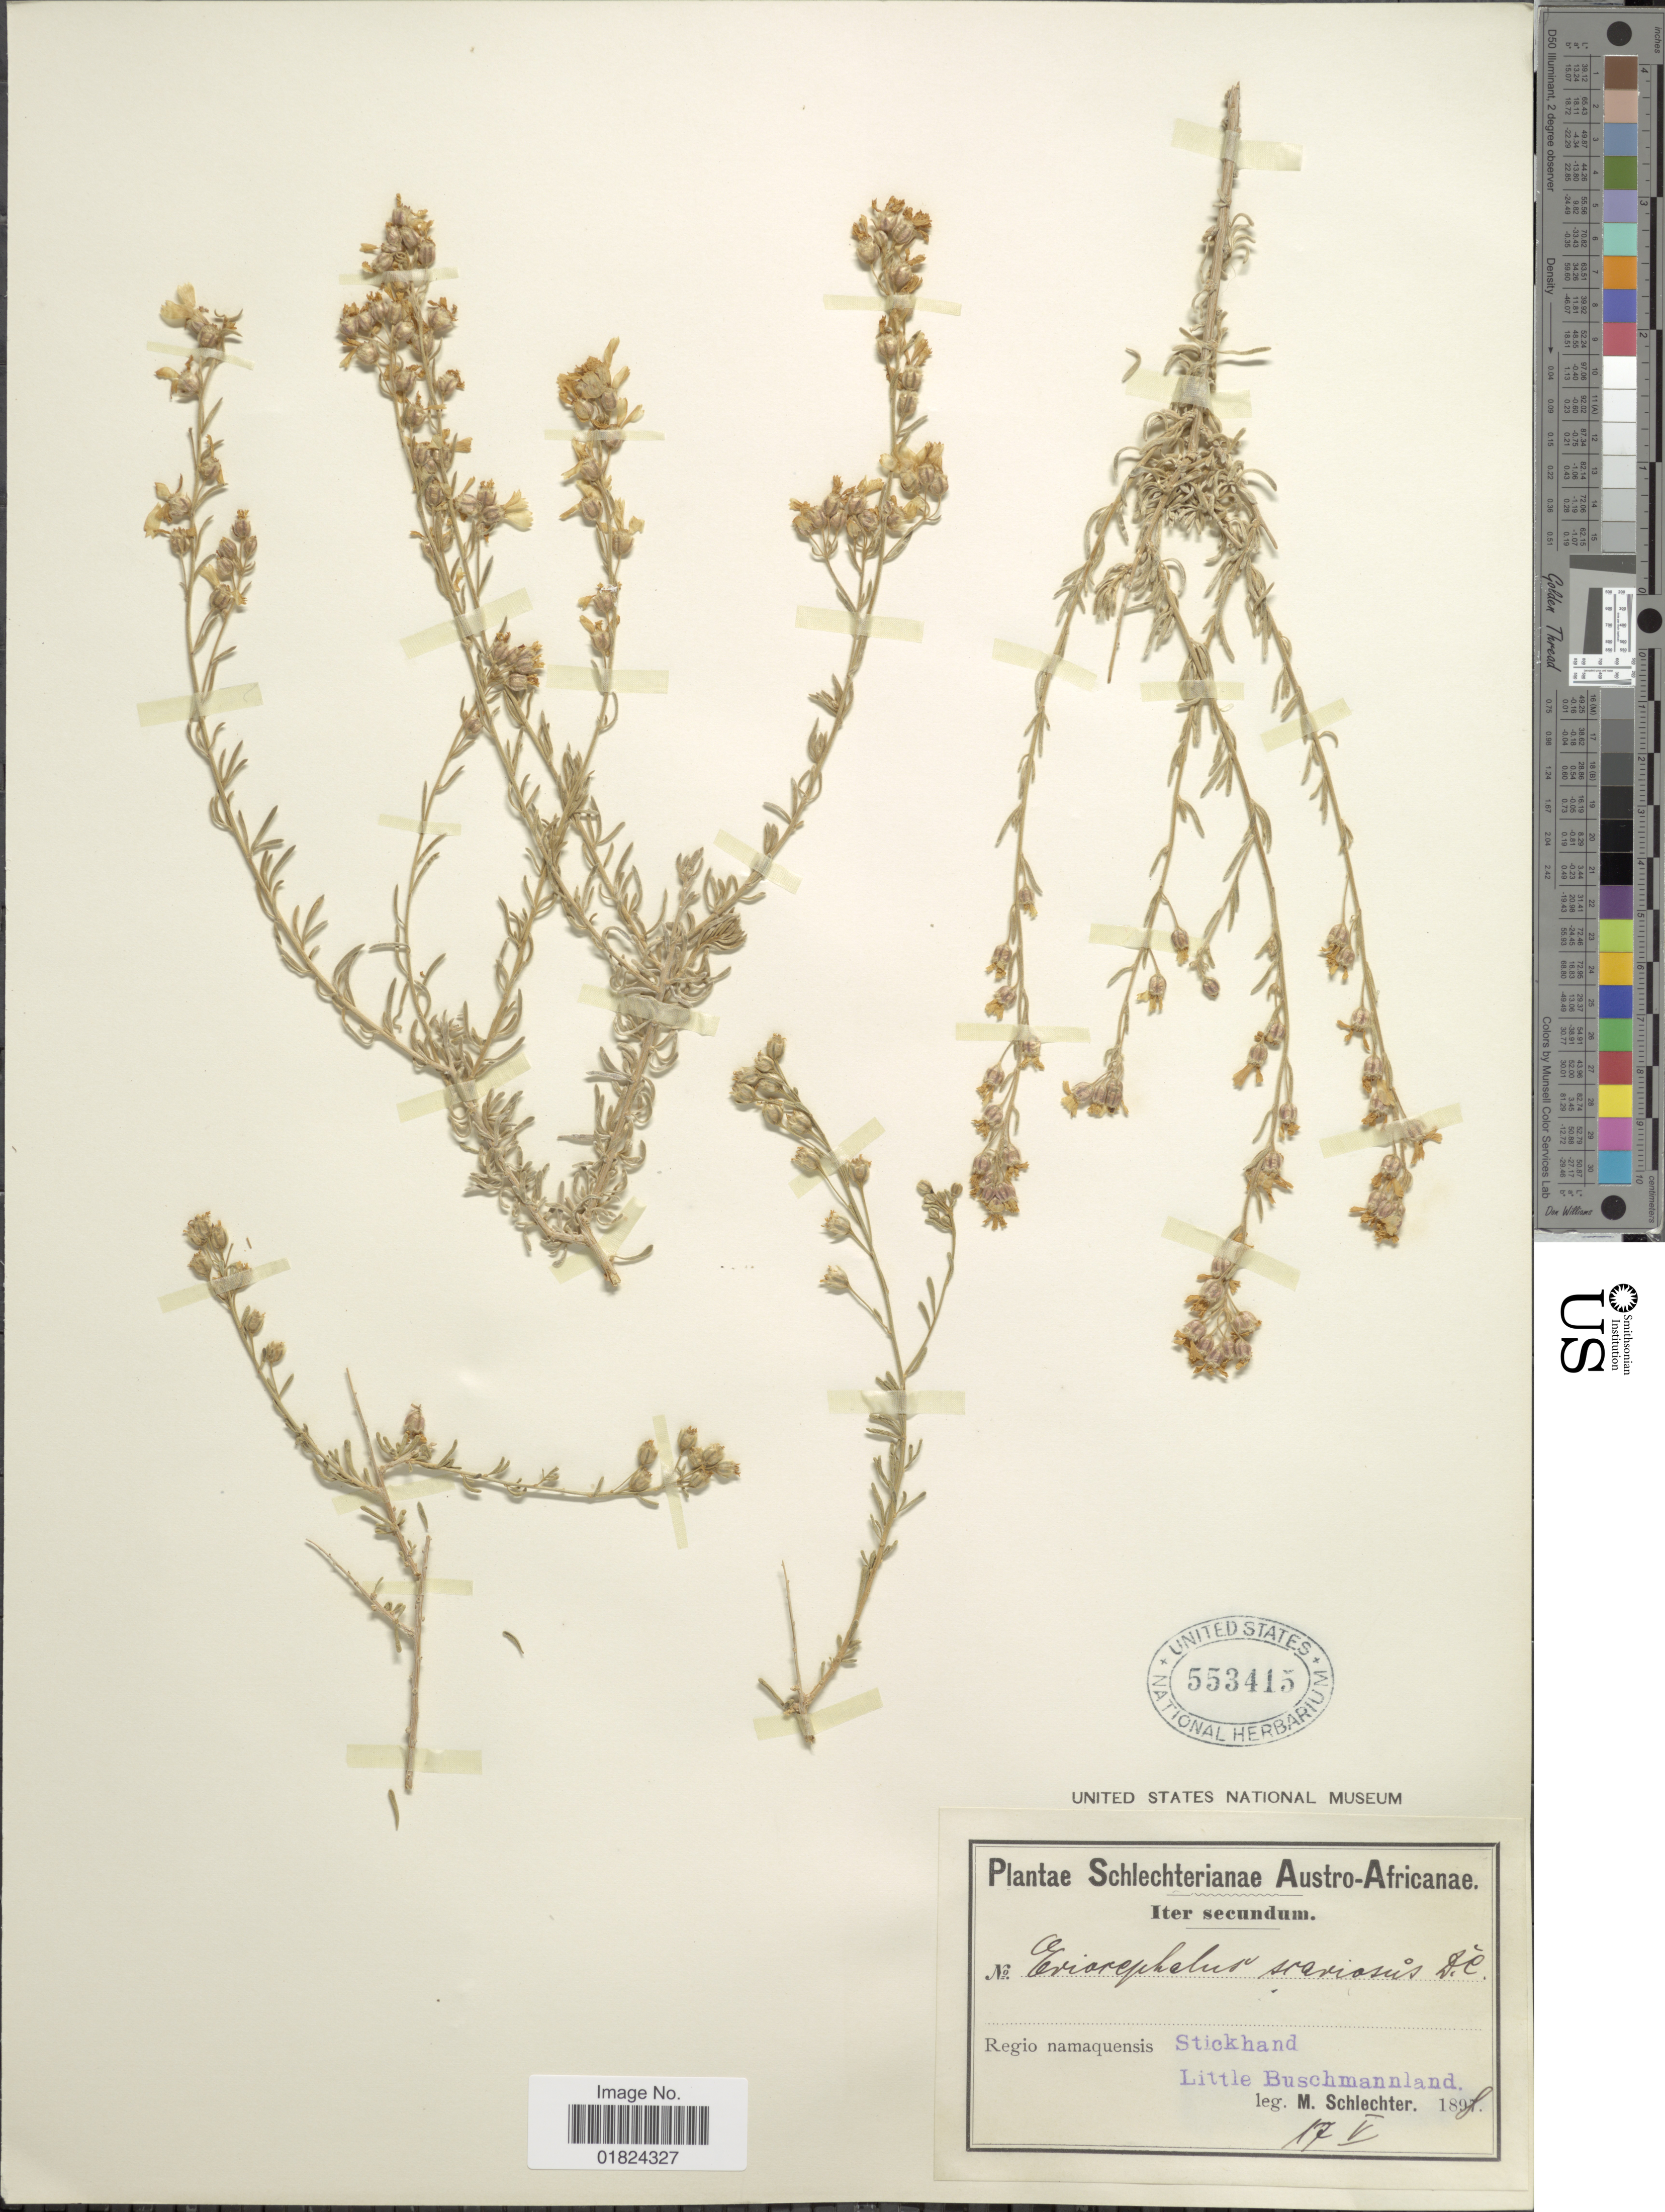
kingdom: Plantae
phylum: Tracheophyta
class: Magnoliopsida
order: Asterales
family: Asteraceae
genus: Eriocephalus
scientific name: Eriocephalus scariosus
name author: DC.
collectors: Schlechter, --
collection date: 1897-05-17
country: South Africa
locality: Austro-Africanae, iter secundum, Regio namaquensis Stickhand Little Buschmannland.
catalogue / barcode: US 553415